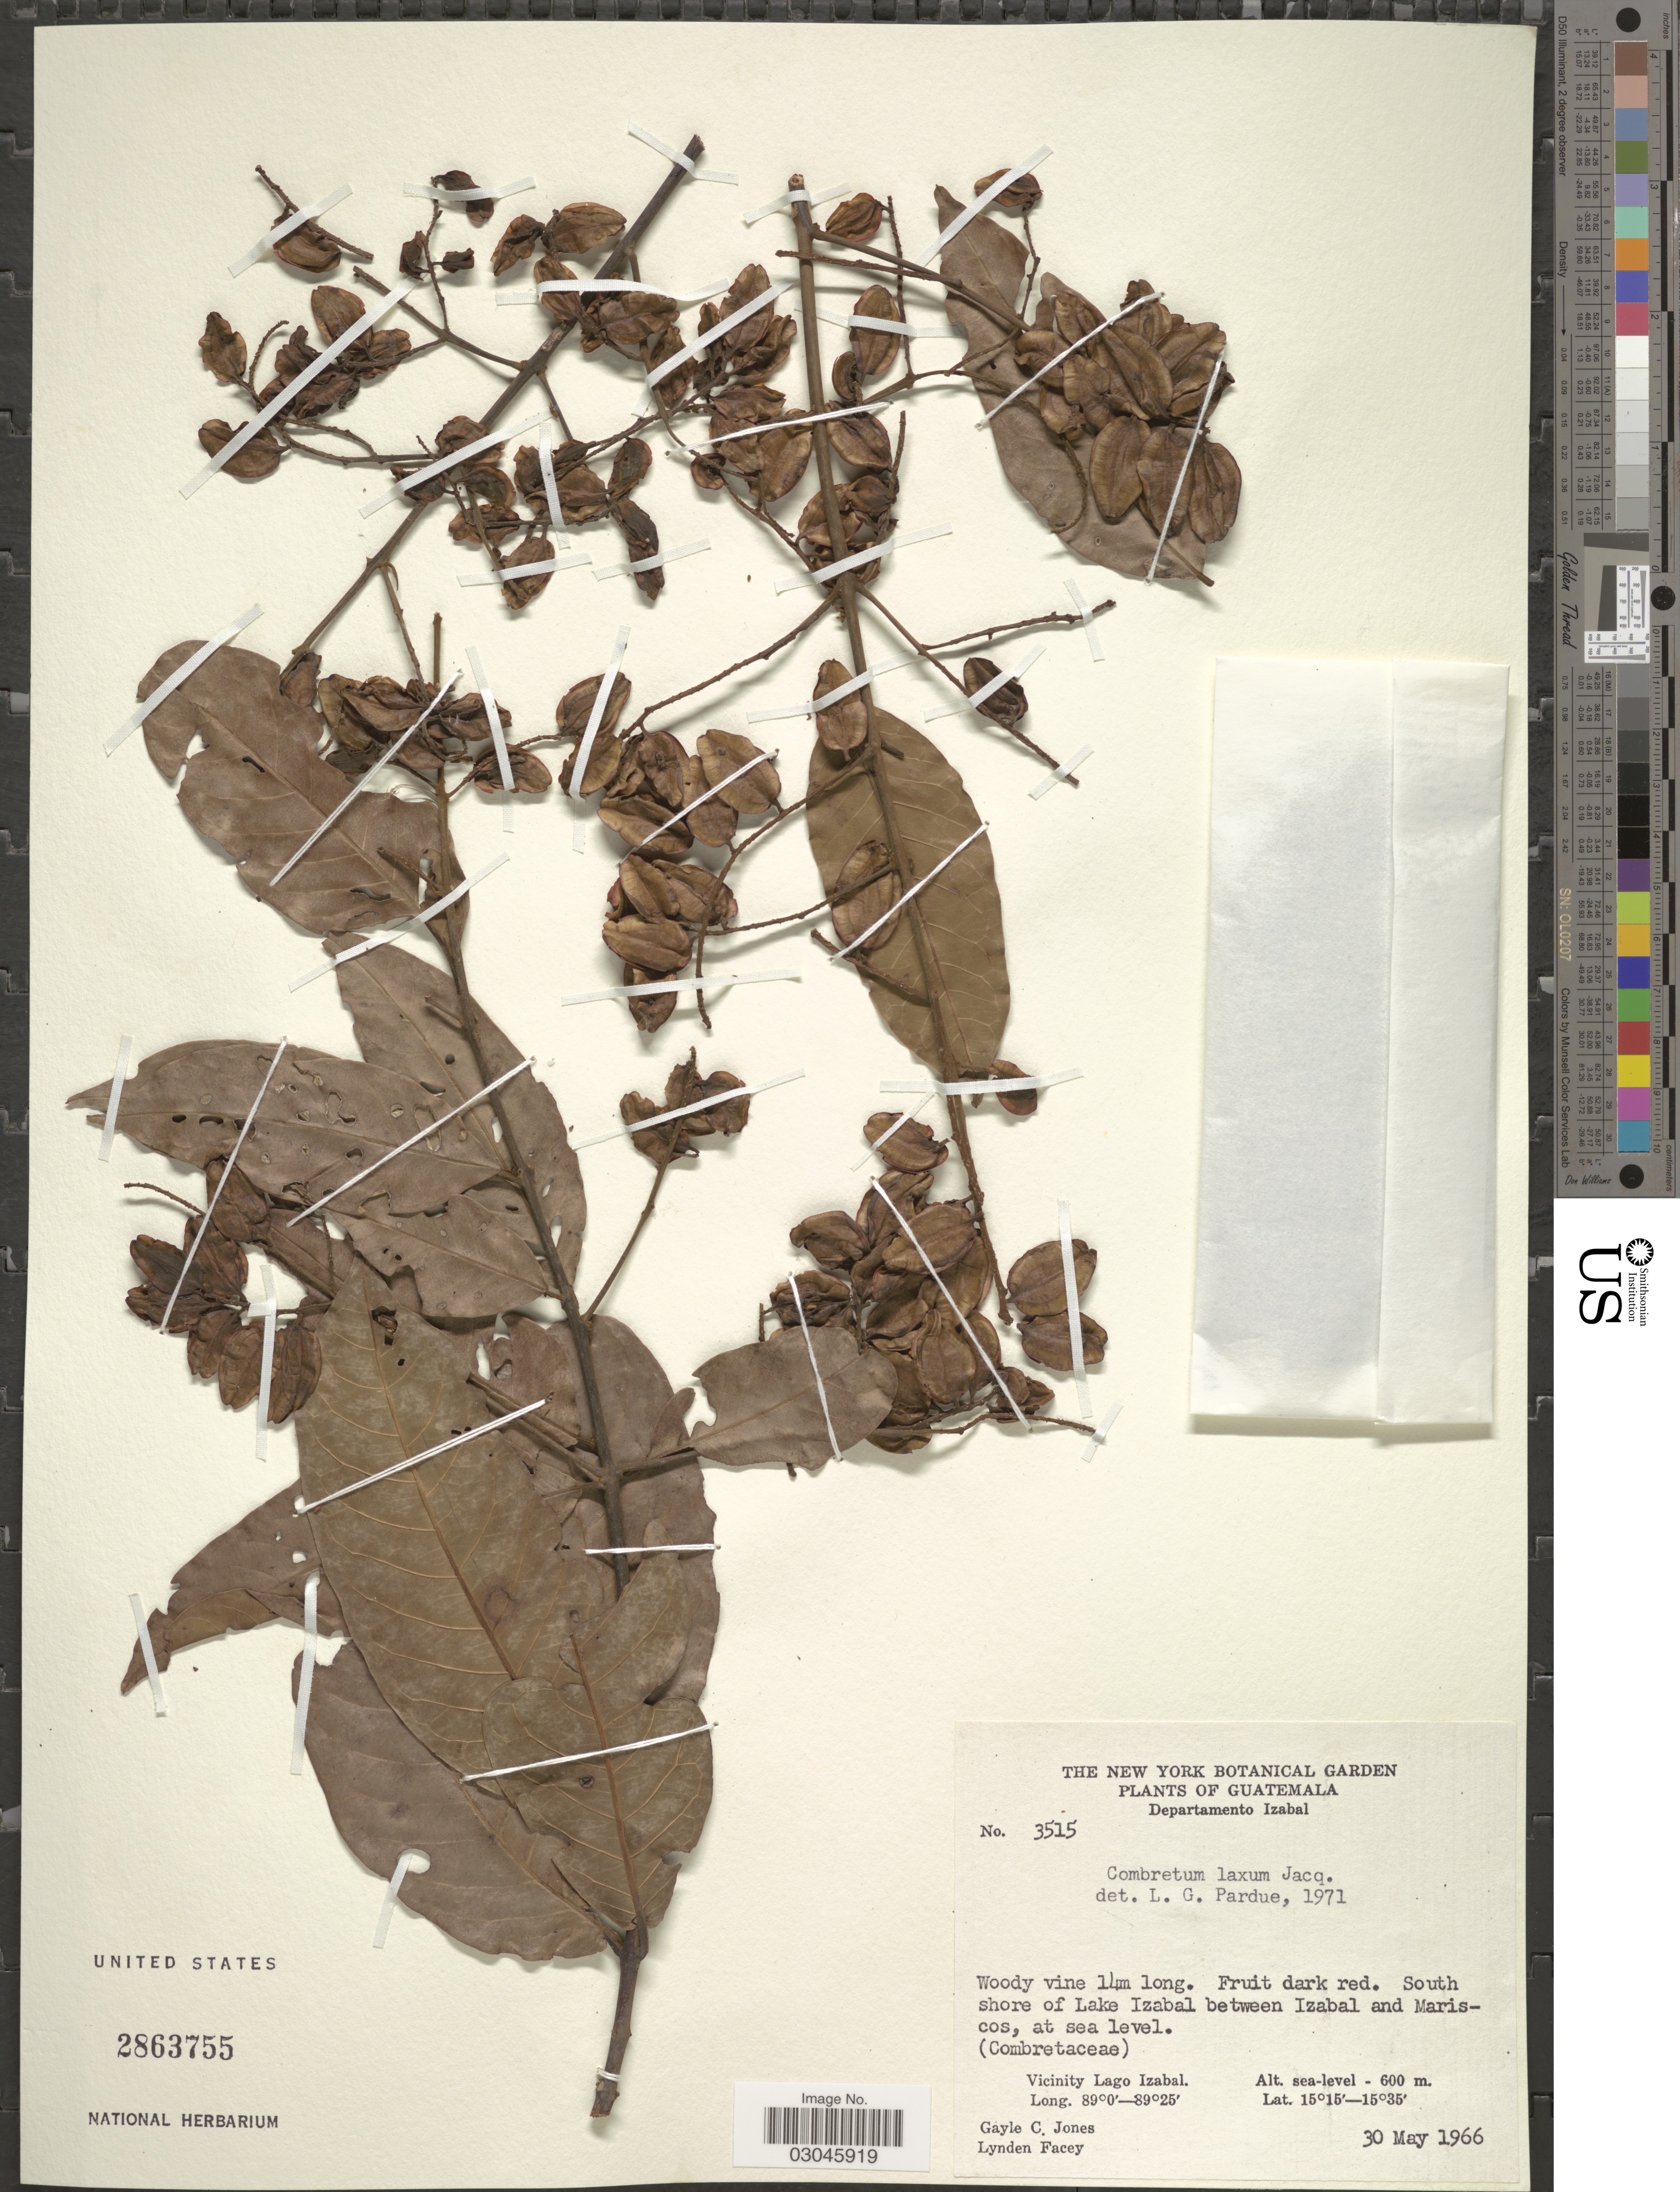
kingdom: Plantae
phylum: Tracheophyta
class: Magnoliopsida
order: Myrtales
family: Combretaceae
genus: Combretum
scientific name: Combretum laxum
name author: Jacq.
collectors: G. C. Jones & L. Facey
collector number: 3515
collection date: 1966-05-30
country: Guatemala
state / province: Izabal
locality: Departamento Izabal. South shore of Lake Izabal between Izabal and Mariscos. Vicinity of Lago Izabal.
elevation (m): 0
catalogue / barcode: US 2863755